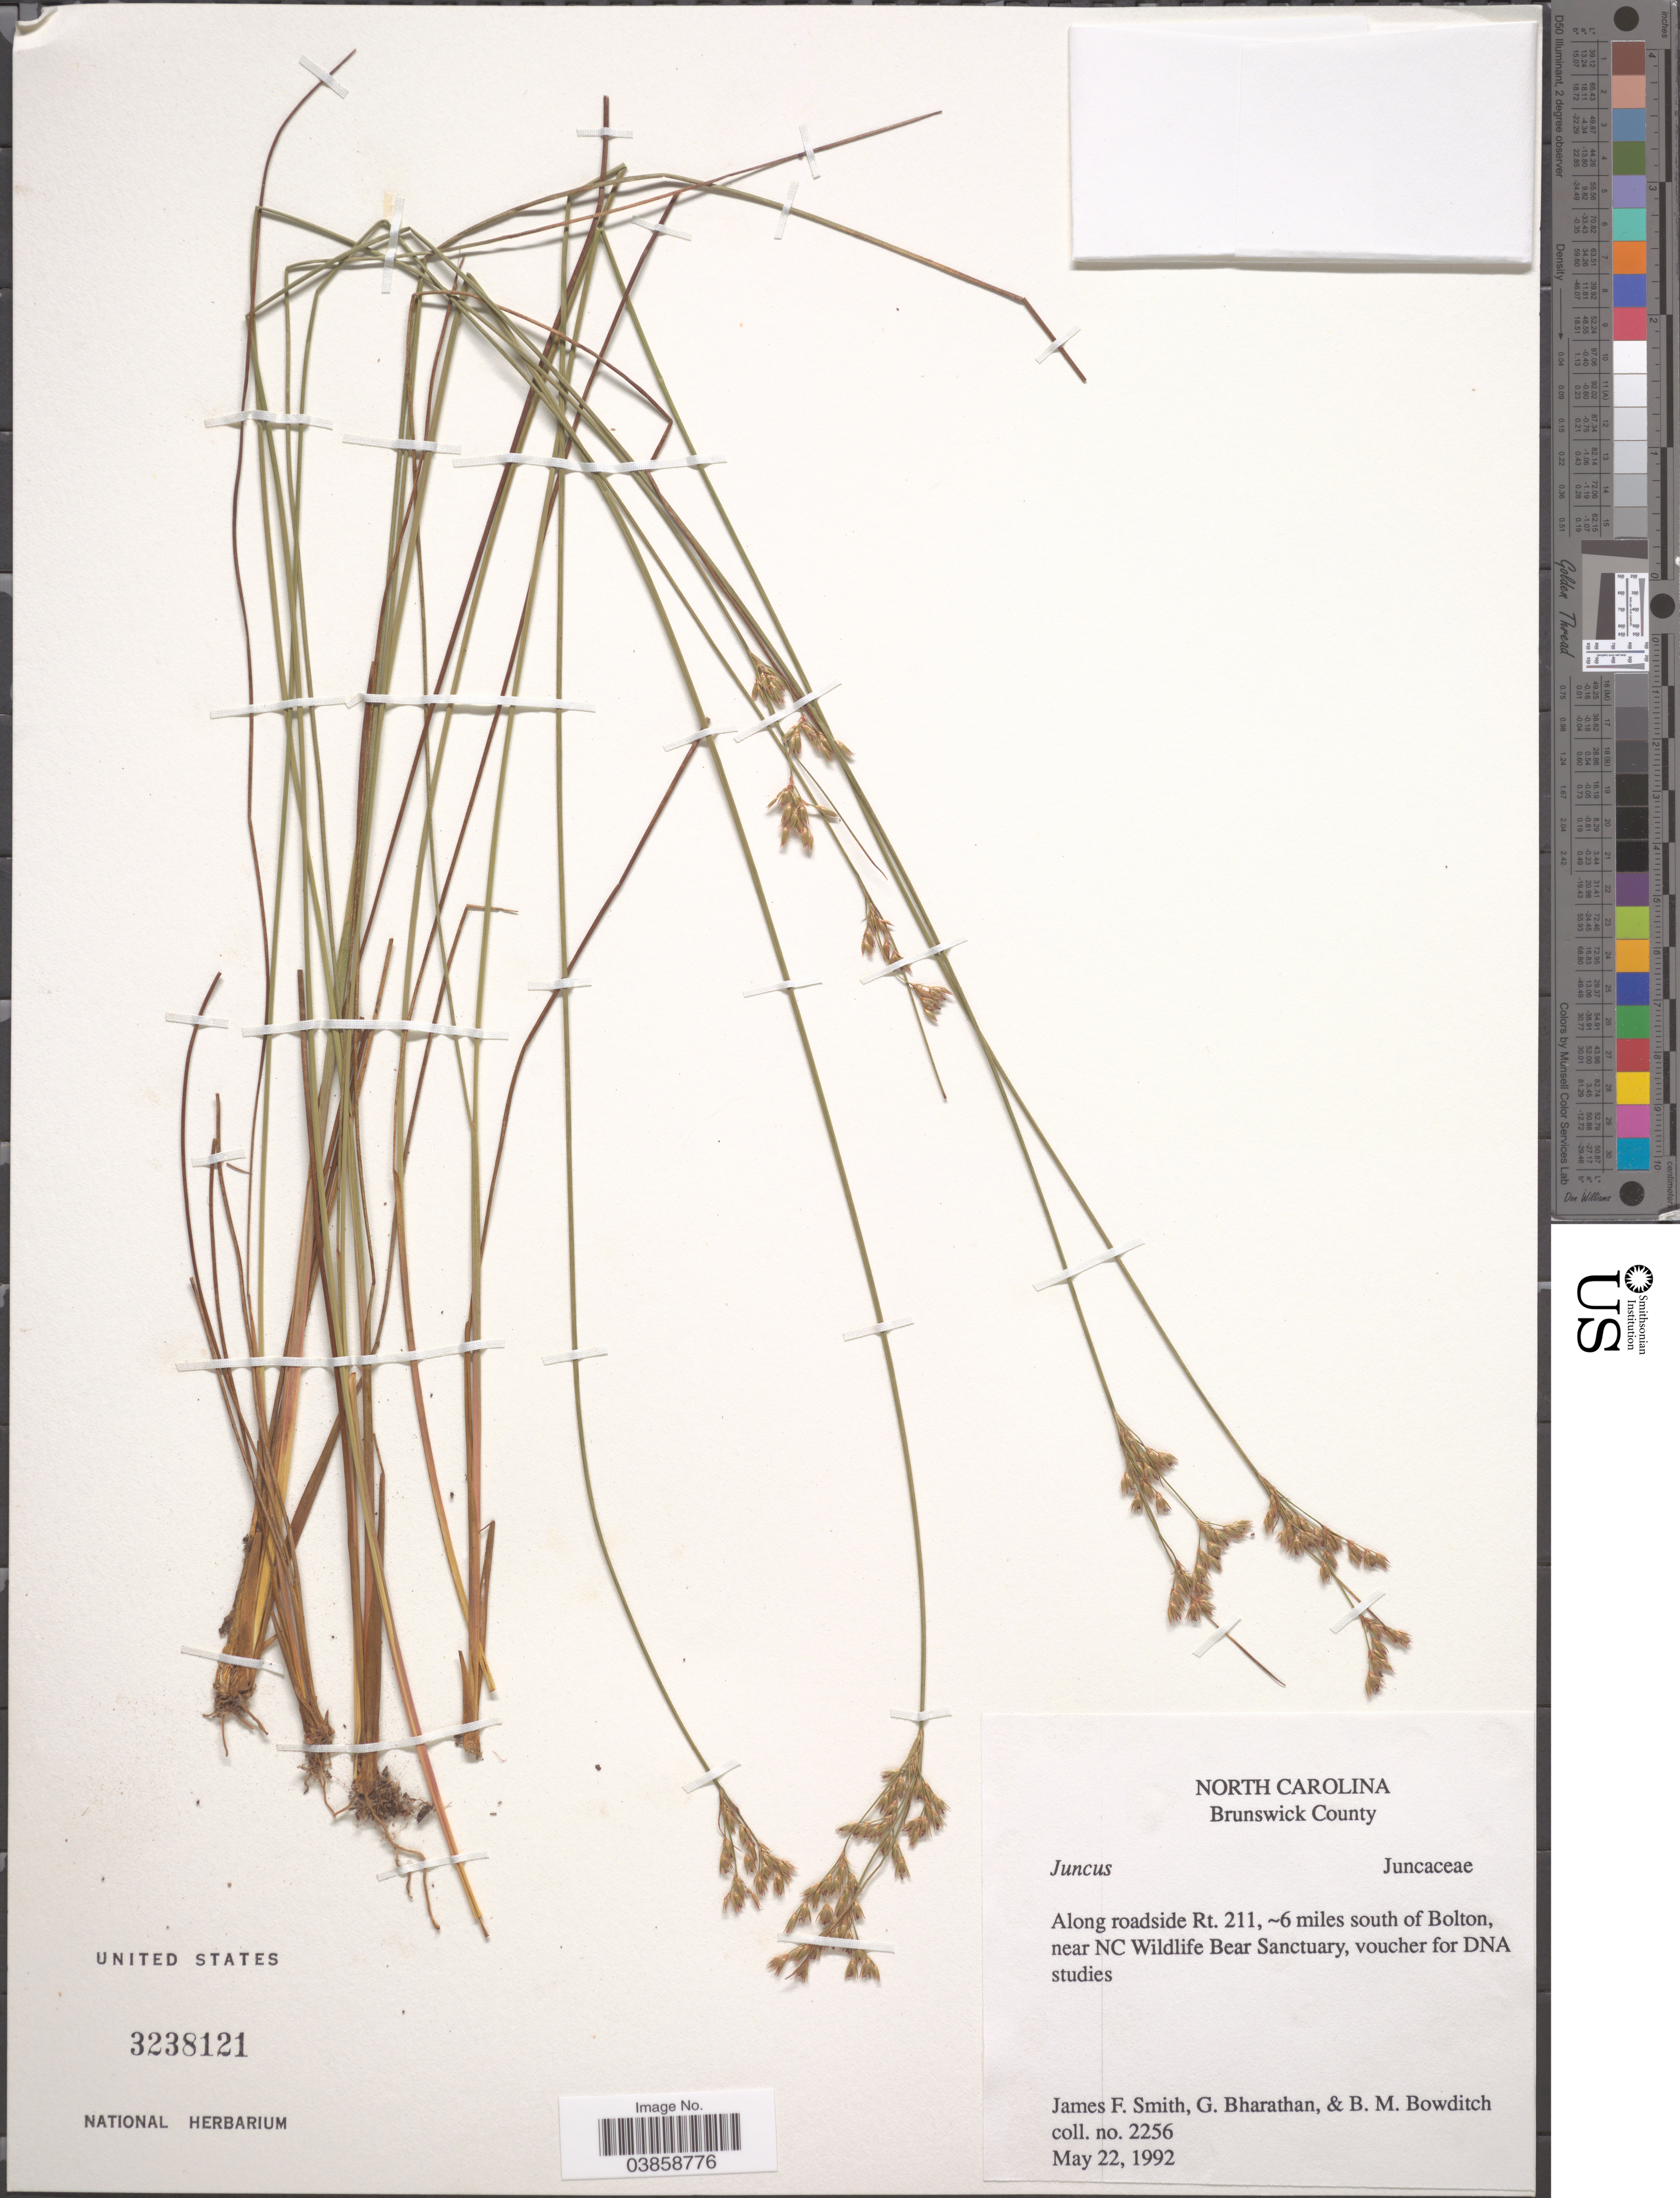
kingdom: Plantae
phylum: Tracheophyta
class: Liliopsida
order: Poales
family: Juncaceae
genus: Juncus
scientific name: Juncus sp.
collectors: J. F. Smith, G. Bharathan & B. Bowditch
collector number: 2256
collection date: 1992-05-22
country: United States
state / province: North Carolina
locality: Brunswick County. Along roadside RT. 211, ~6 miles south of Bolton, near NC Wildlife Bear Sanctuary.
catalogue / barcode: US 3238121